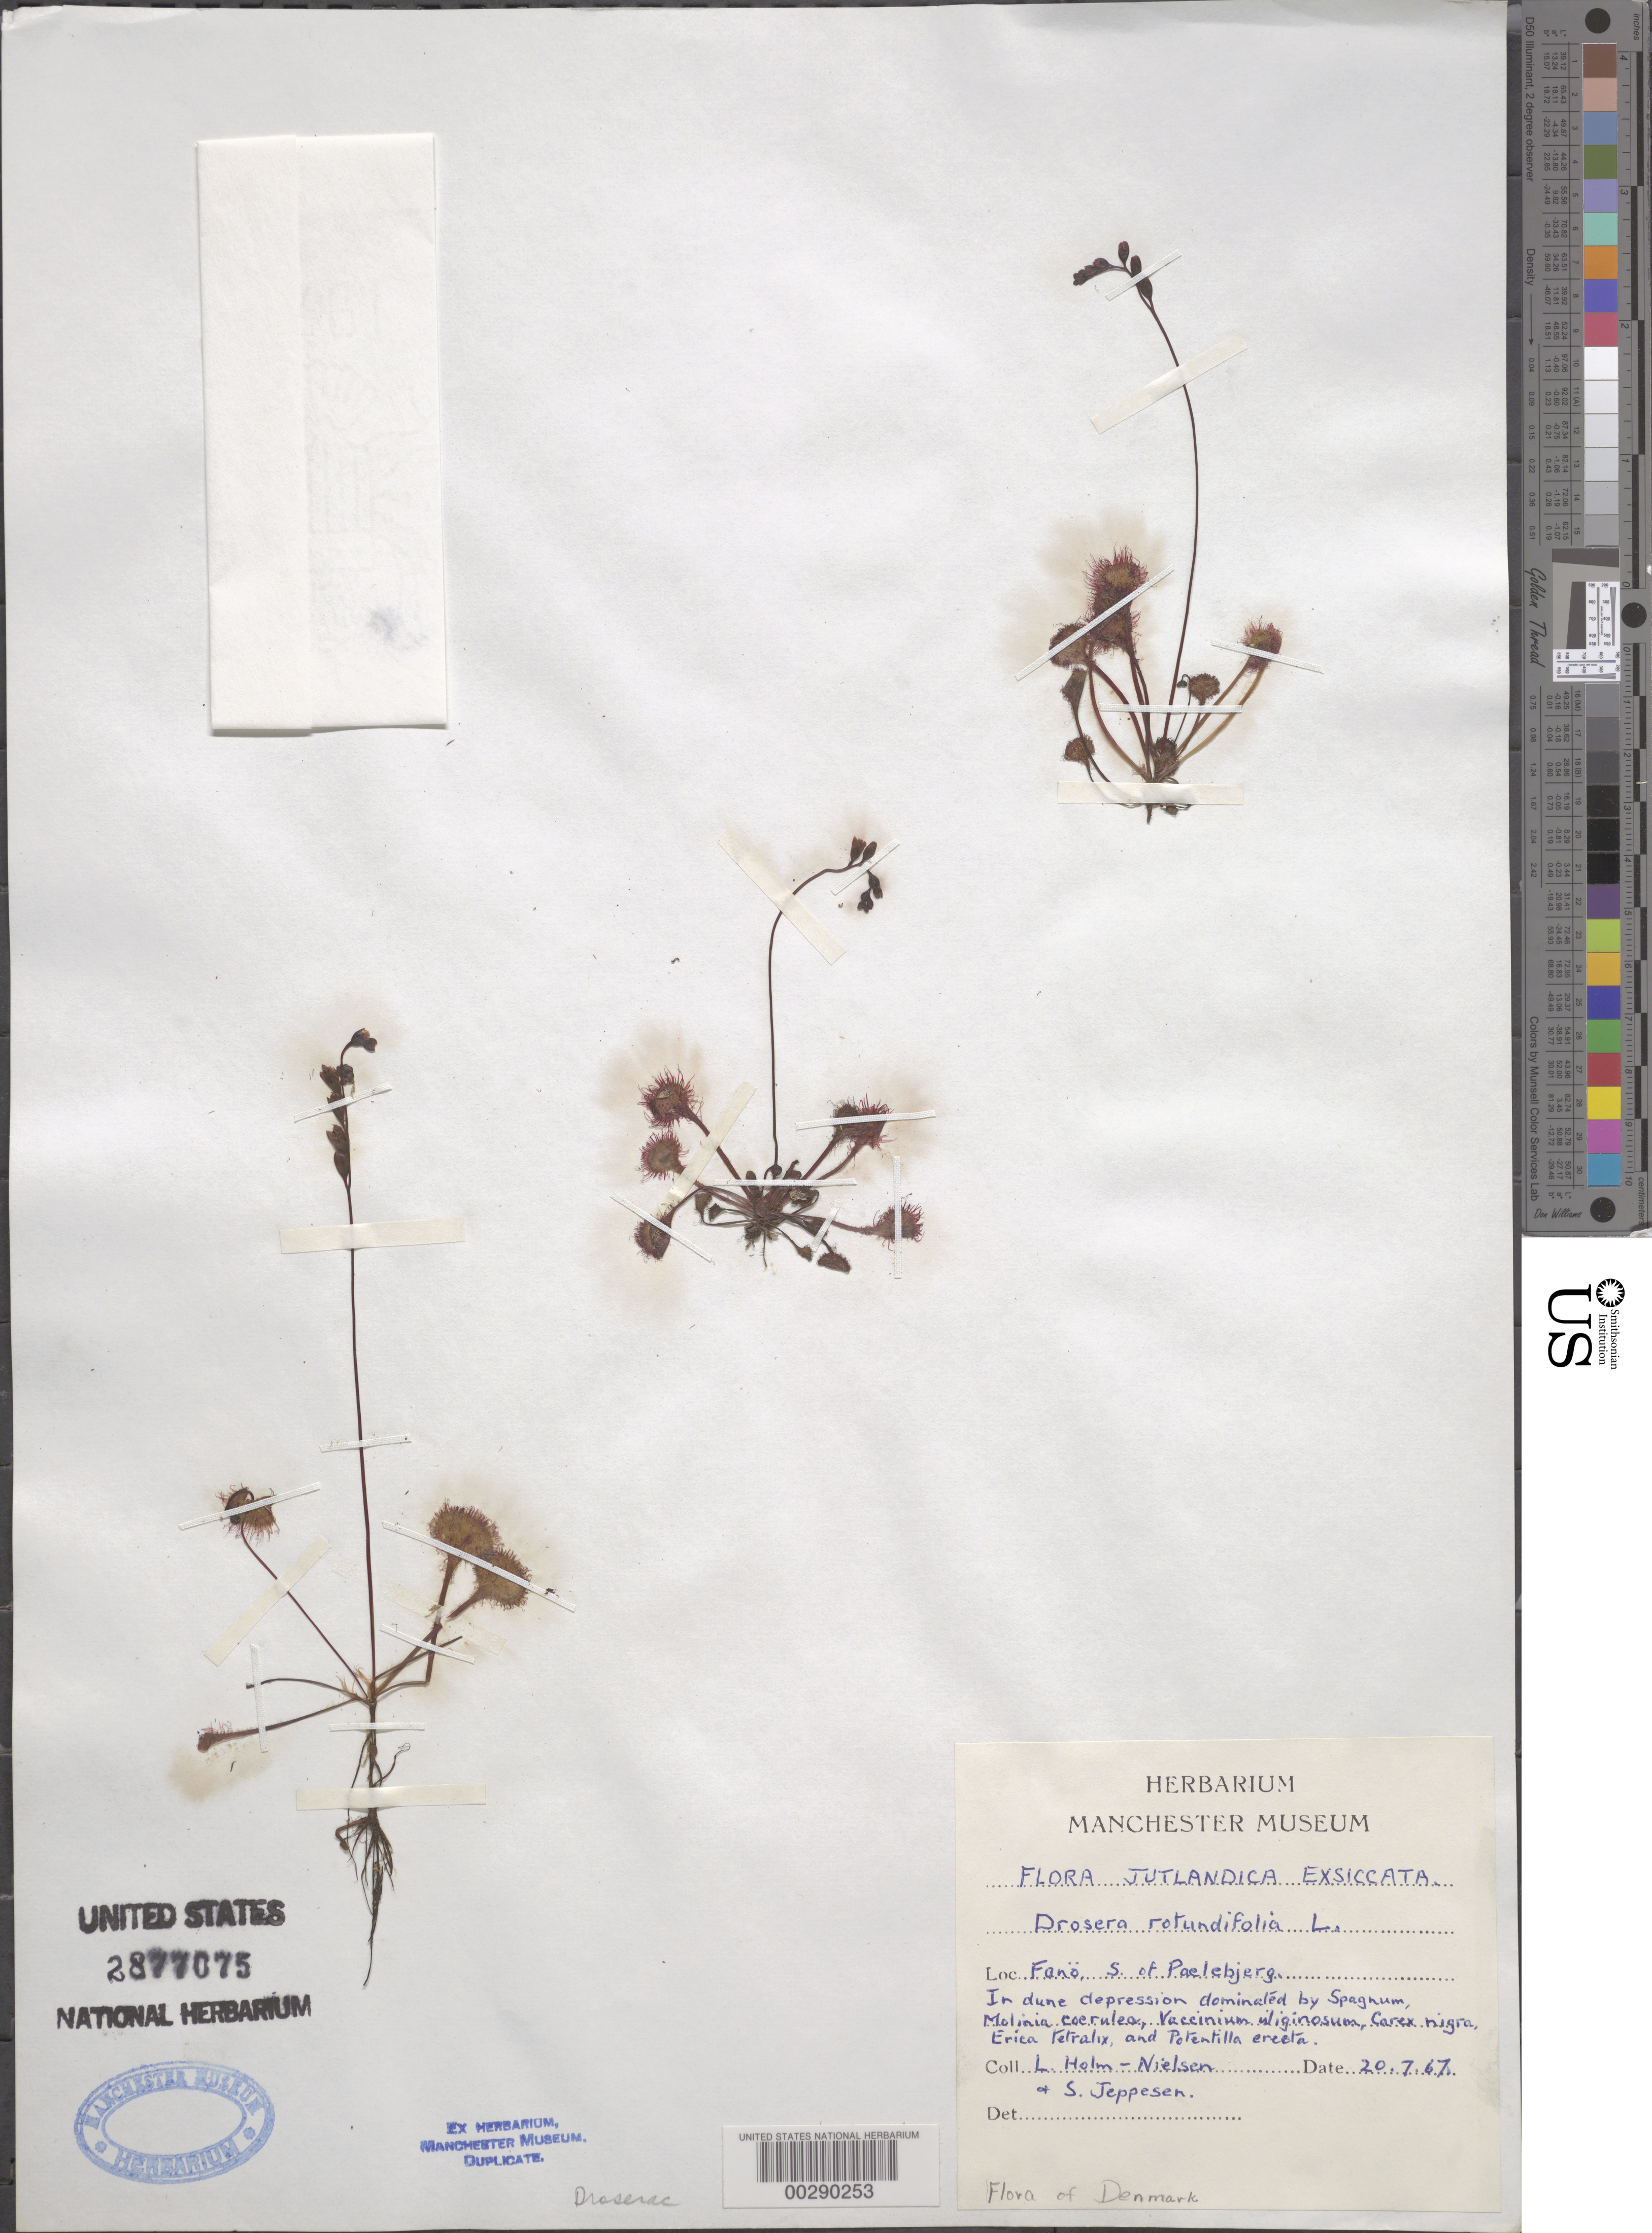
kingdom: Plantae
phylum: Tracheophyta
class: Magnoliopsida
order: Caryophyllales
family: Droseraceae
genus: Drosera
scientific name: Drosera rotundifolia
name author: L.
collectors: L. B. Holm-Nielsen & S. Jeppesen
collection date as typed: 20 Jun 1967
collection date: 1967-06-20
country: Denmark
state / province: Syddanmark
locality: Jutland, Fano, S of Paelebjerg. Ribe.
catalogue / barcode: US 2877075